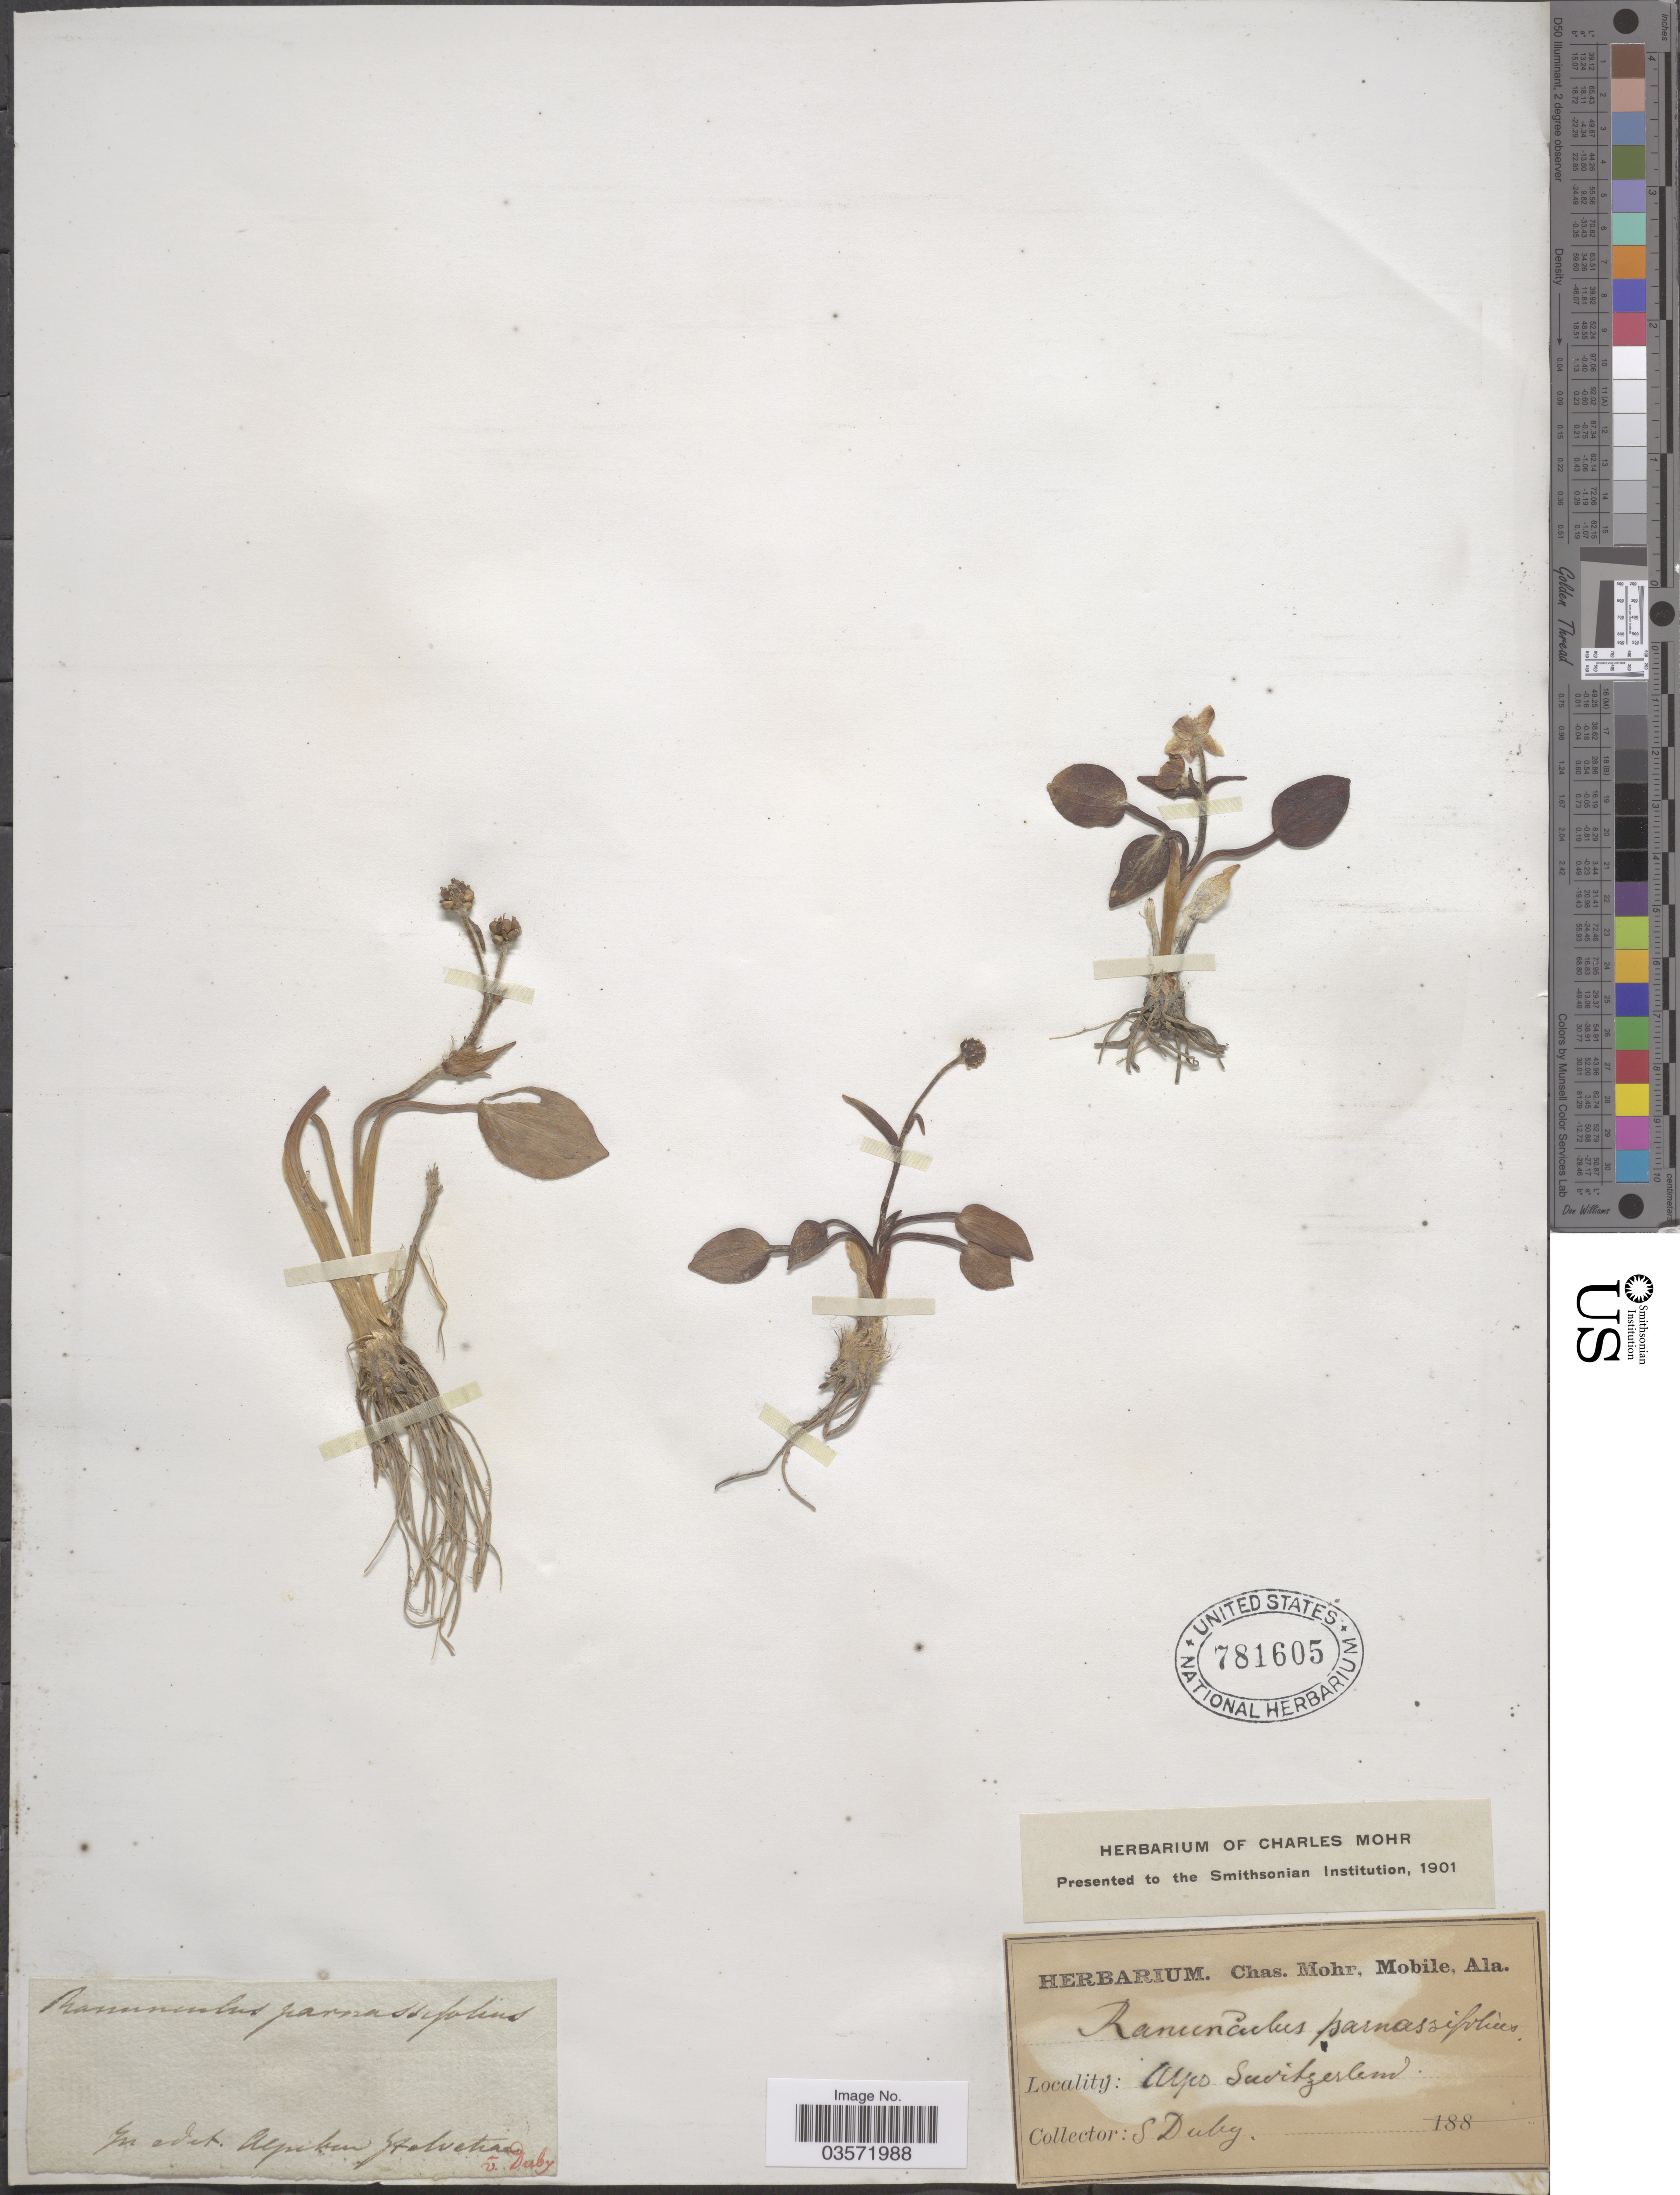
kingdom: Plantae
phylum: Tracheophyta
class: Magnoliopsida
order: Ranunculales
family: Ranunculaceae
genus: Ranunculus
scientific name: Ranunculus parnassifolius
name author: L.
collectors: S. Duby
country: Switzerland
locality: Alps Switzerland.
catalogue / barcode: US 781605